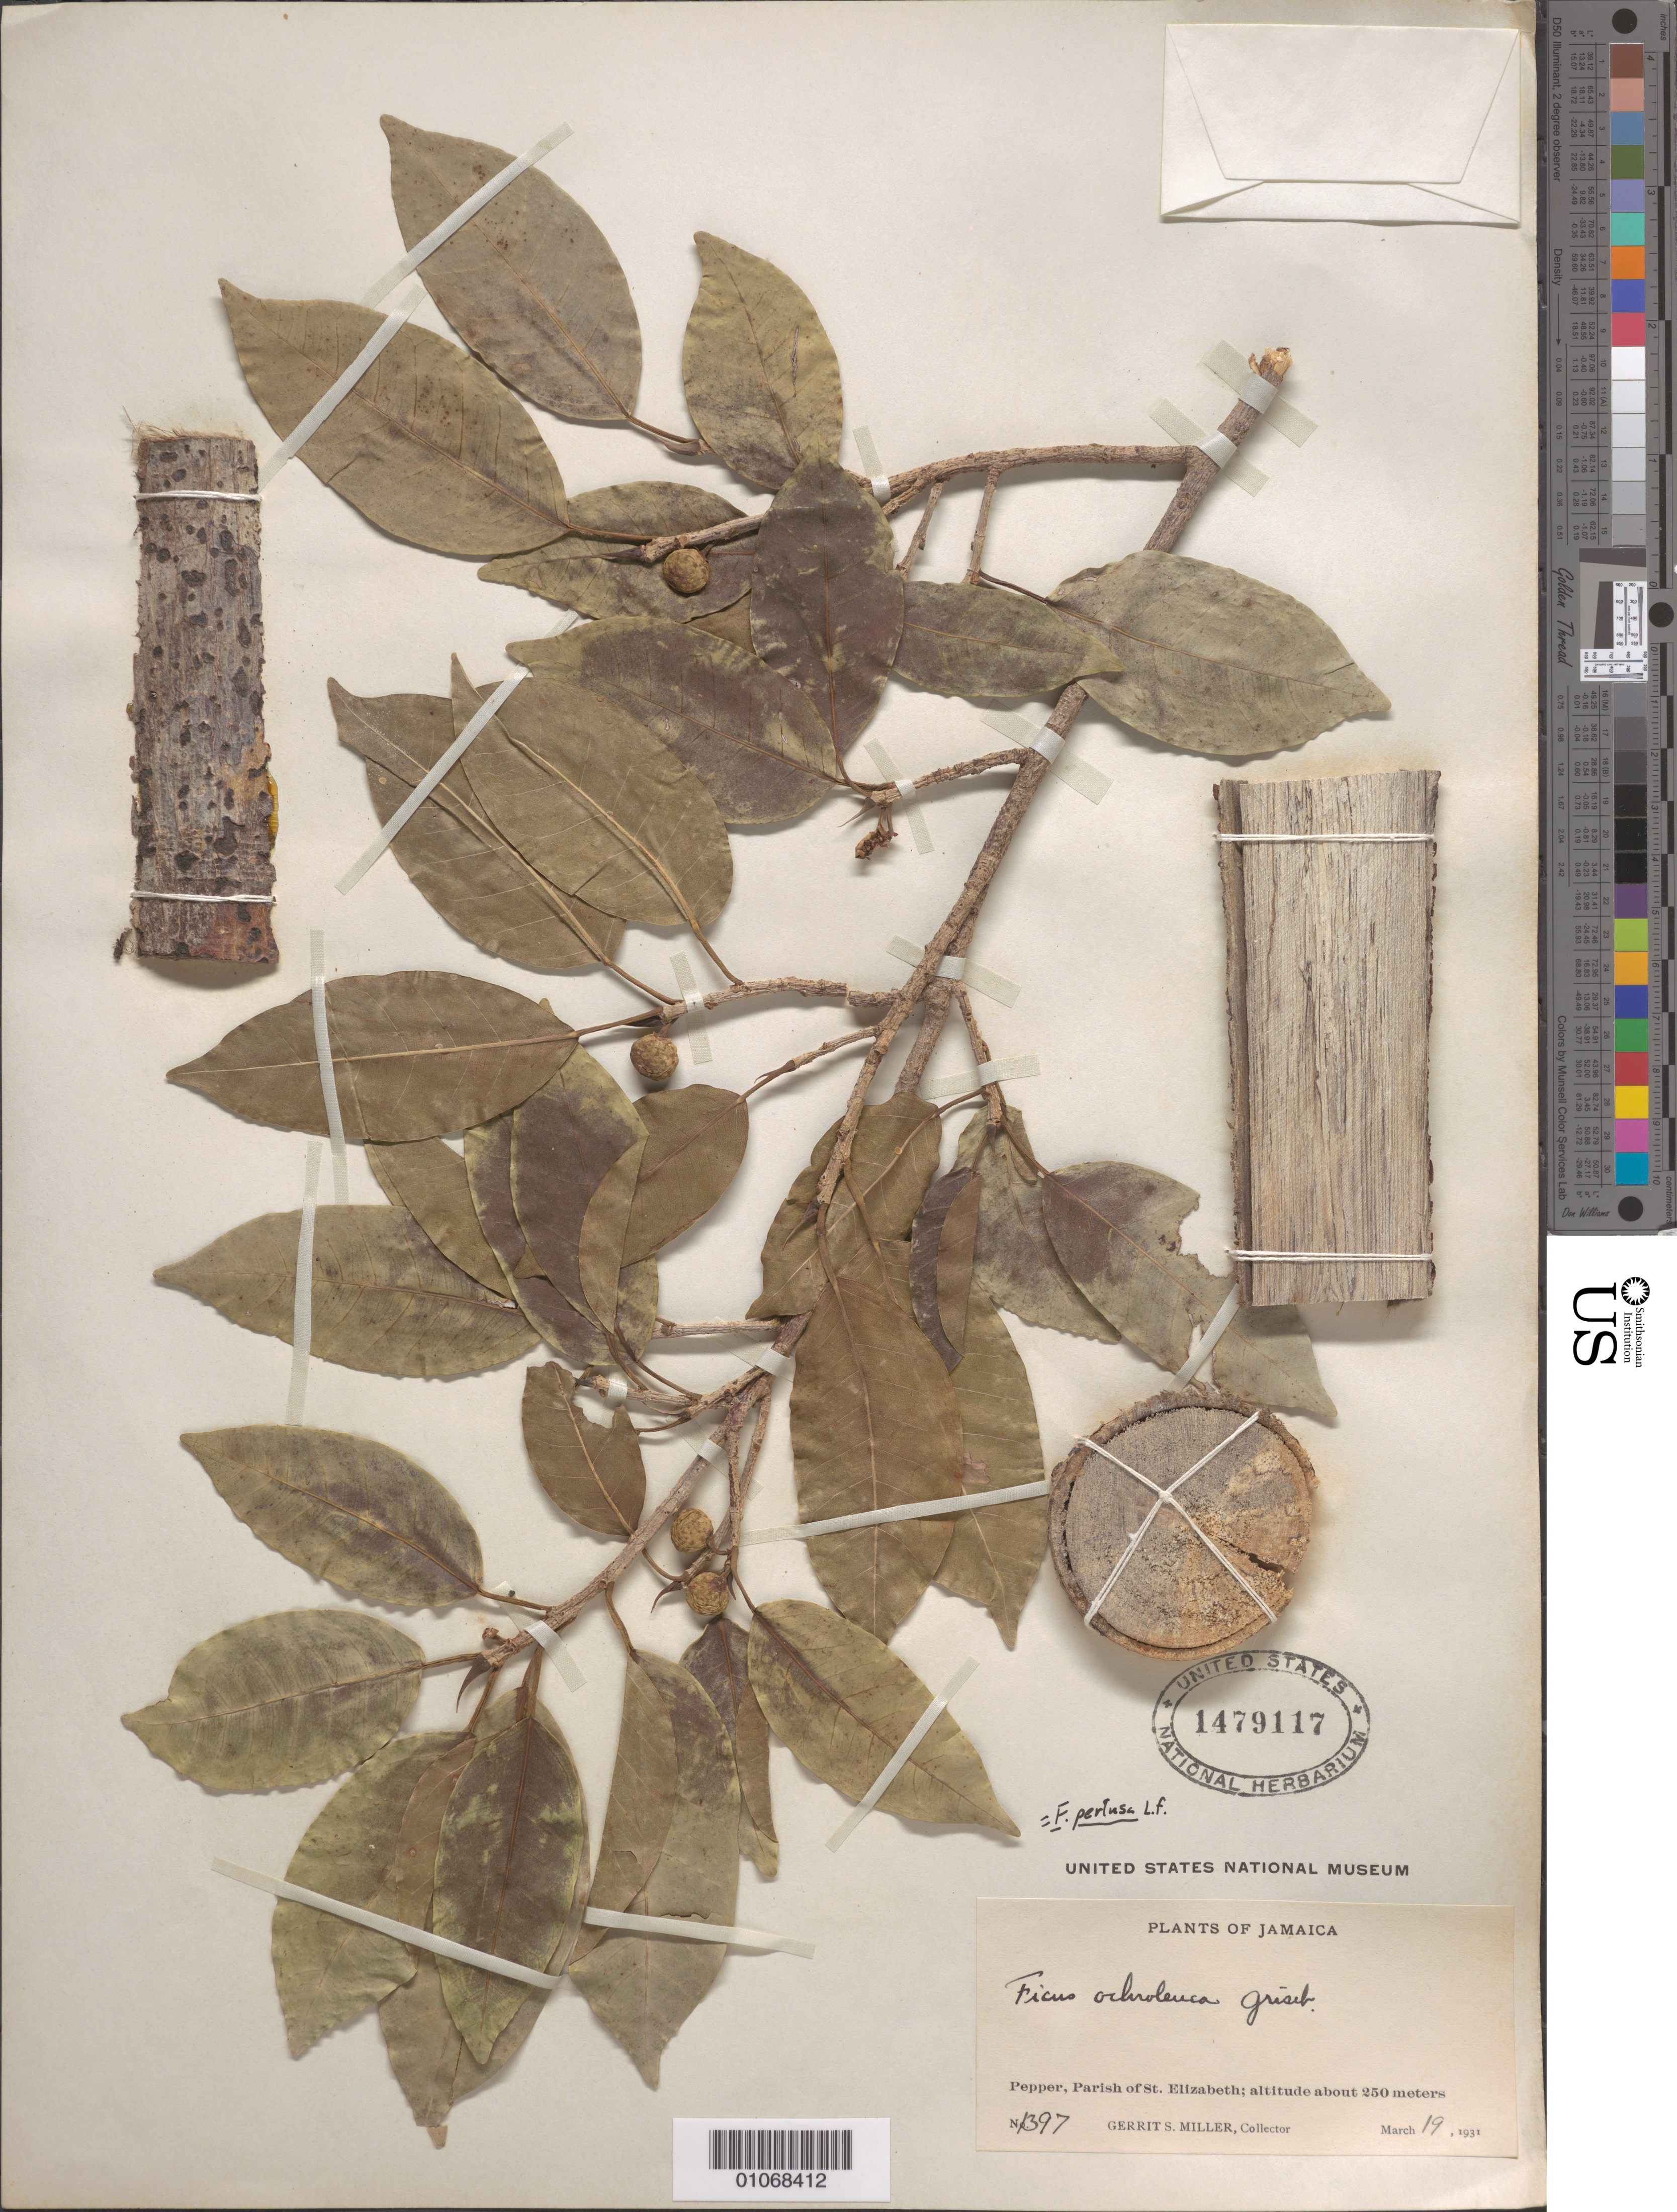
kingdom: Plantae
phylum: Tracheophyta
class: Magnoliopsida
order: Rosales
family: Moraceae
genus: Ficus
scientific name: Ficus pertusa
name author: L. f.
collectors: G. S. Miller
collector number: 1397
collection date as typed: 19 Mar 1931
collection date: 1931-03-19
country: Jamaica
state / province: Saint Elizabeth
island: Jamaica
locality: Pepper.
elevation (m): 250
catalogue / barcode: US 1479117